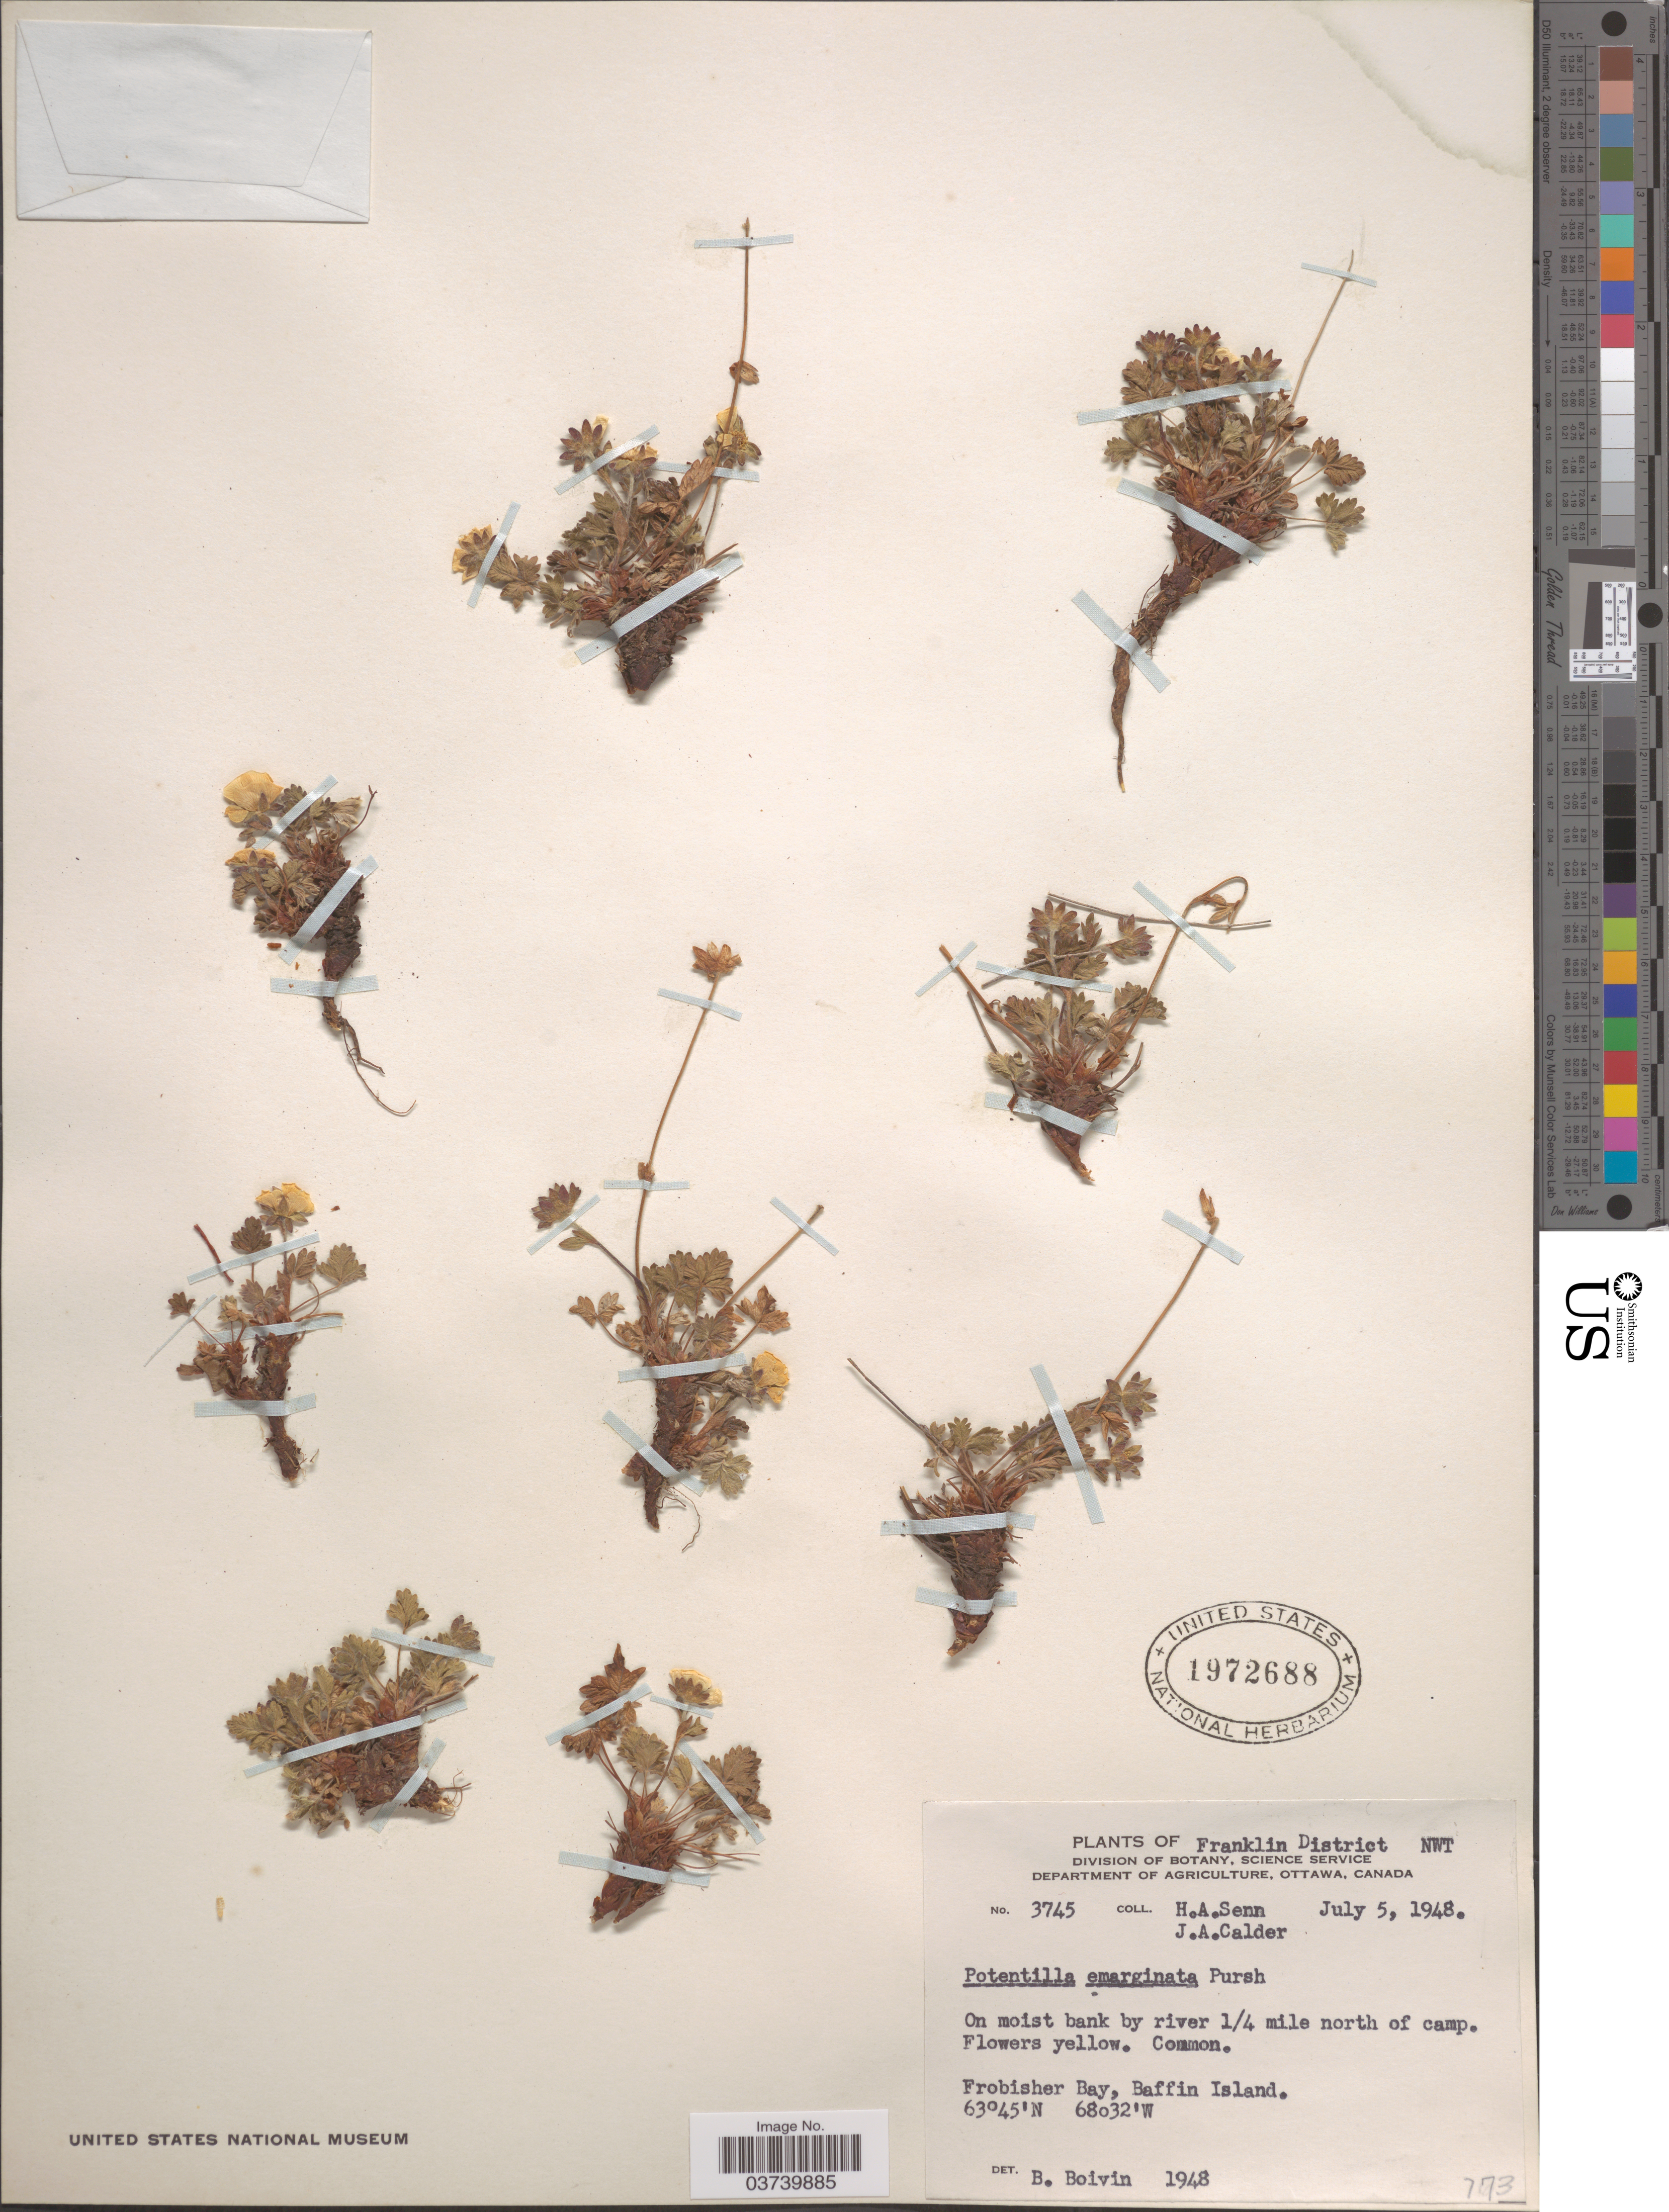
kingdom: Plantae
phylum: Tracheophyta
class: Magnoliopsida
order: Rosales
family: Rosaceae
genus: Potentilla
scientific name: Potentilla hyparctica subsp. hyparctica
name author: Malte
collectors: H. Senn & J. A. Calder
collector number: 3745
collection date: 1948-07-05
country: Canada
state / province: Northwest Territories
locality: Franklin District. By river ¼ mile north of camp. Frobisher Bay, Baffin Island.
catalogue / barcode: US 1972688